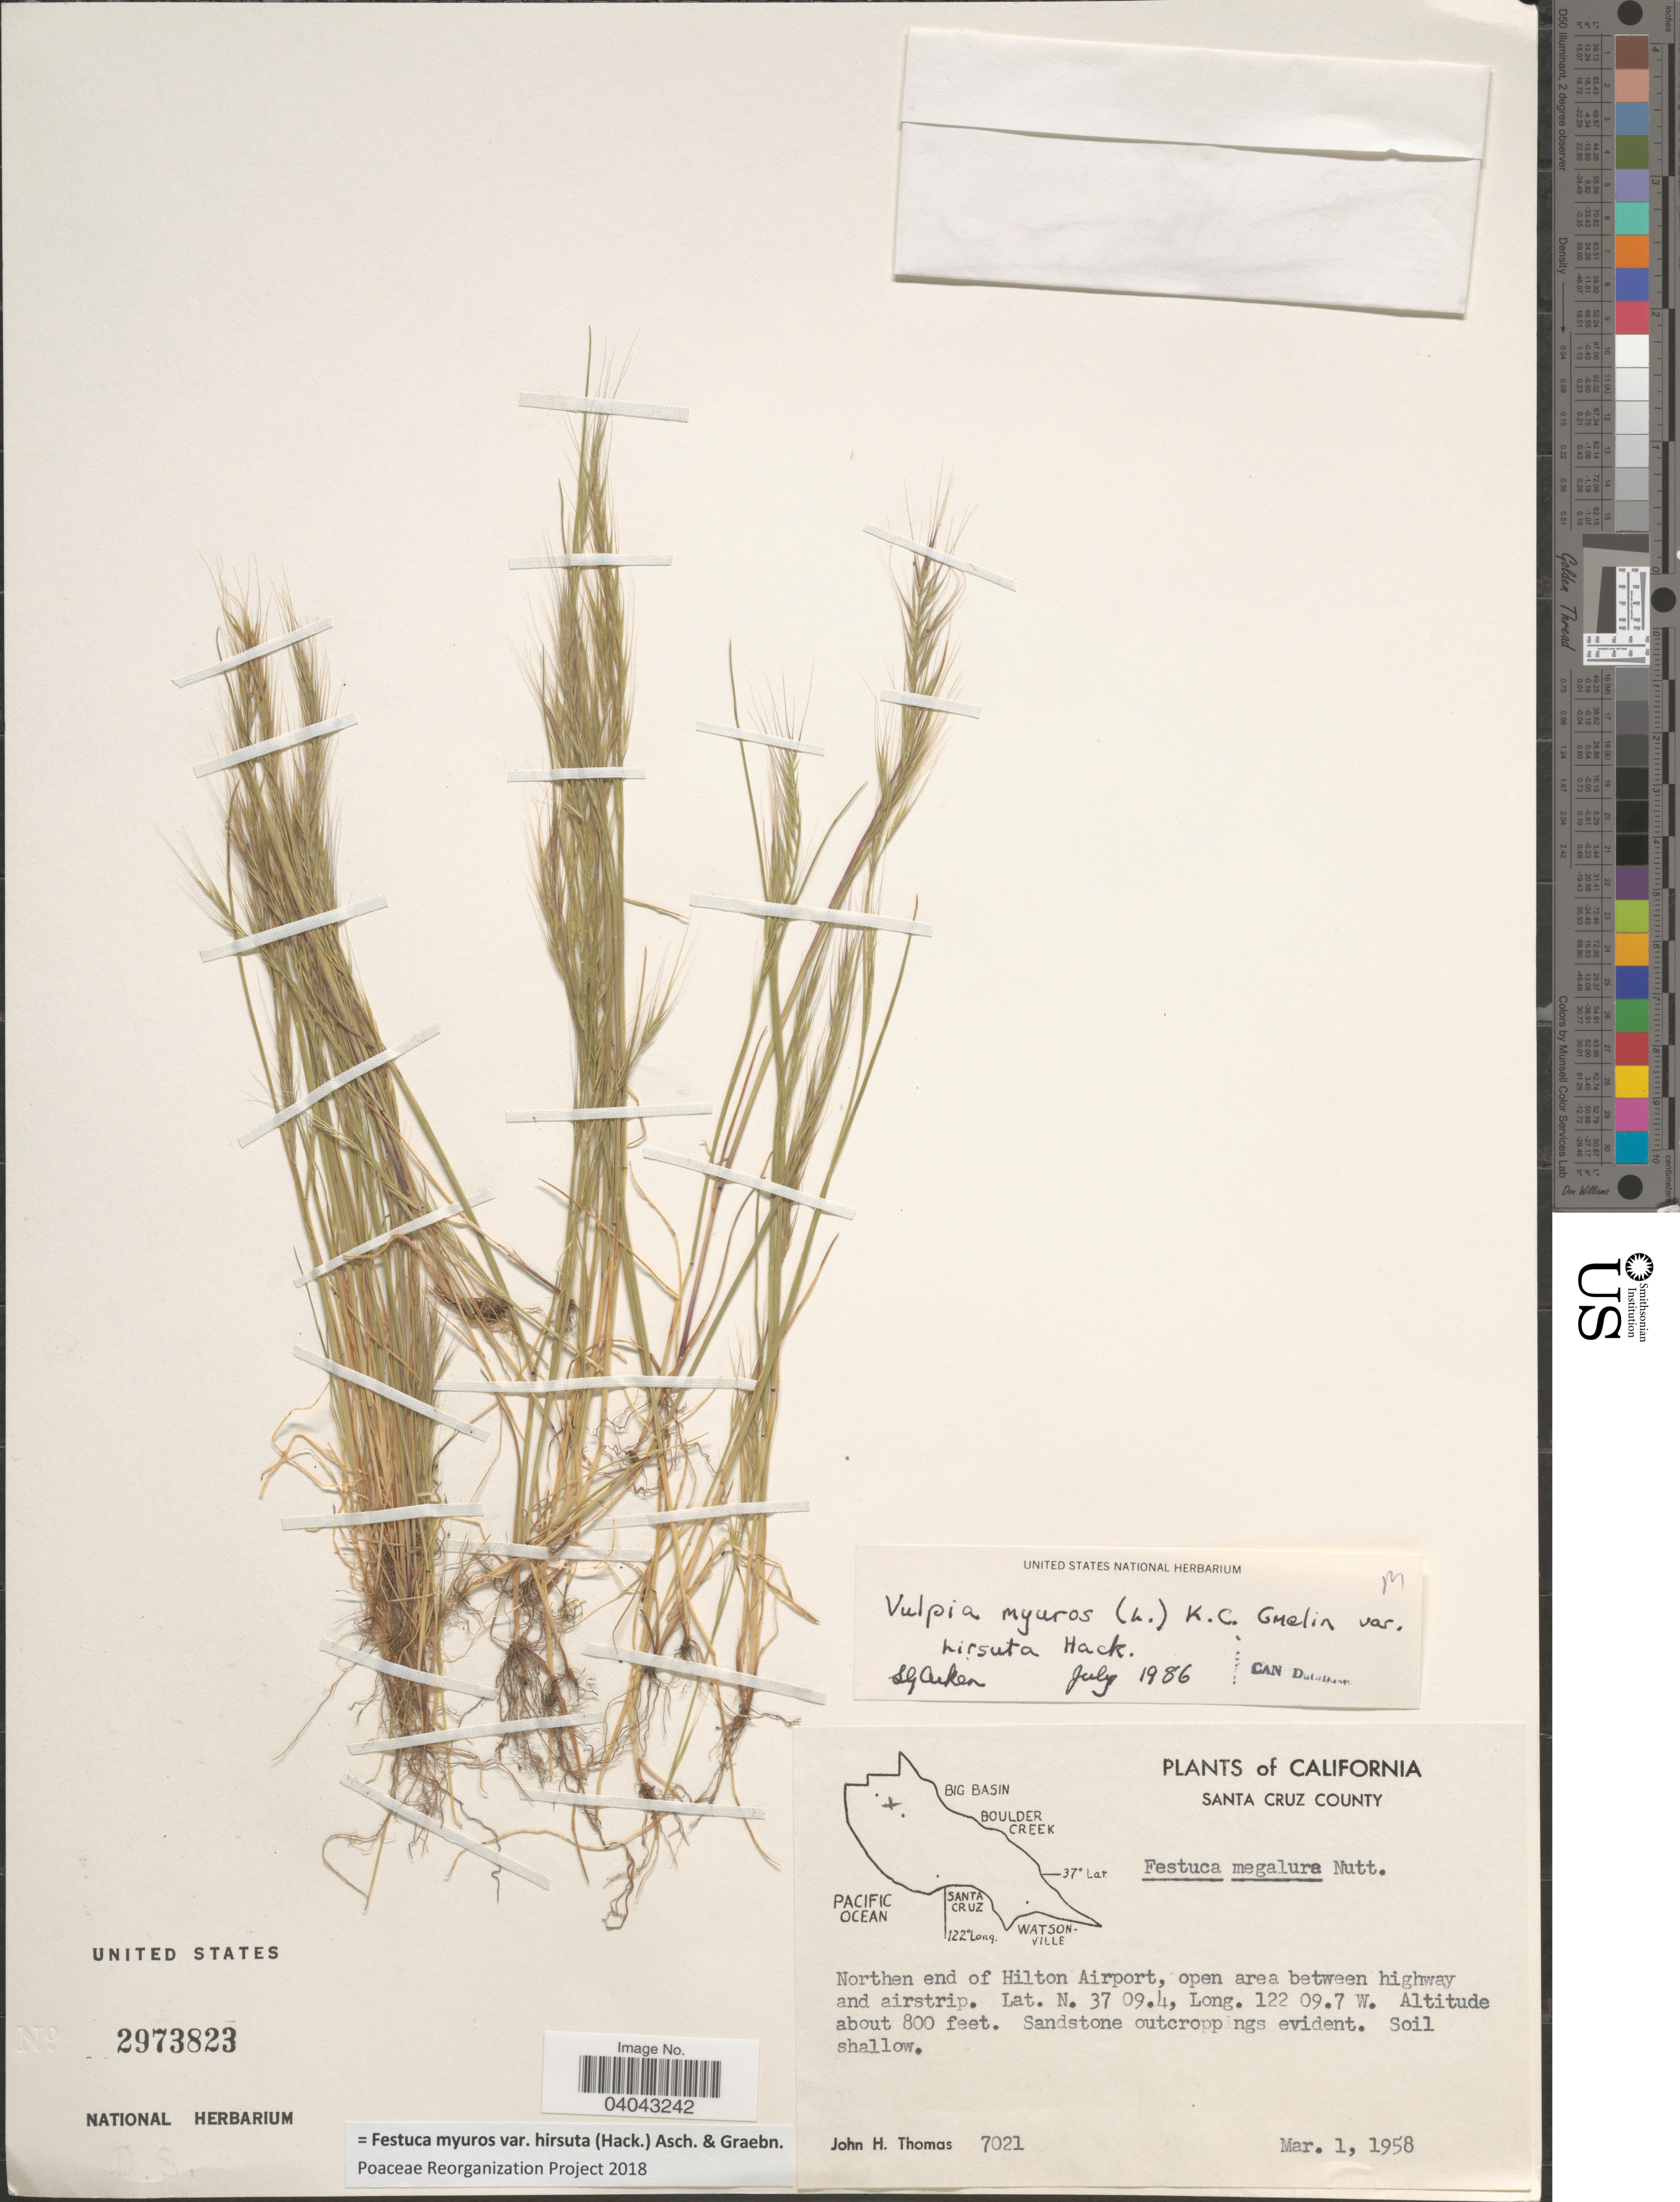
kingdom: Plantae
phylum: Tracheophyta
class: Liliopsida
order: Poales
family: Poaceae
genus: Festuca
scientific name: Festuca myuros var. hirsuta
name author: (Hack.) Asch. & Graebn.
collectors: J. H. Thomas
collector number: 7021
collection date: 1958-03-01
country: United States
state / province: California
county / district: Santa Cruz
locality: Santa Cruz County. Northern end of Hilton Airport, open area between highway and airstrip.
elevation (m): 244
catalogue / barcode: US 2973823